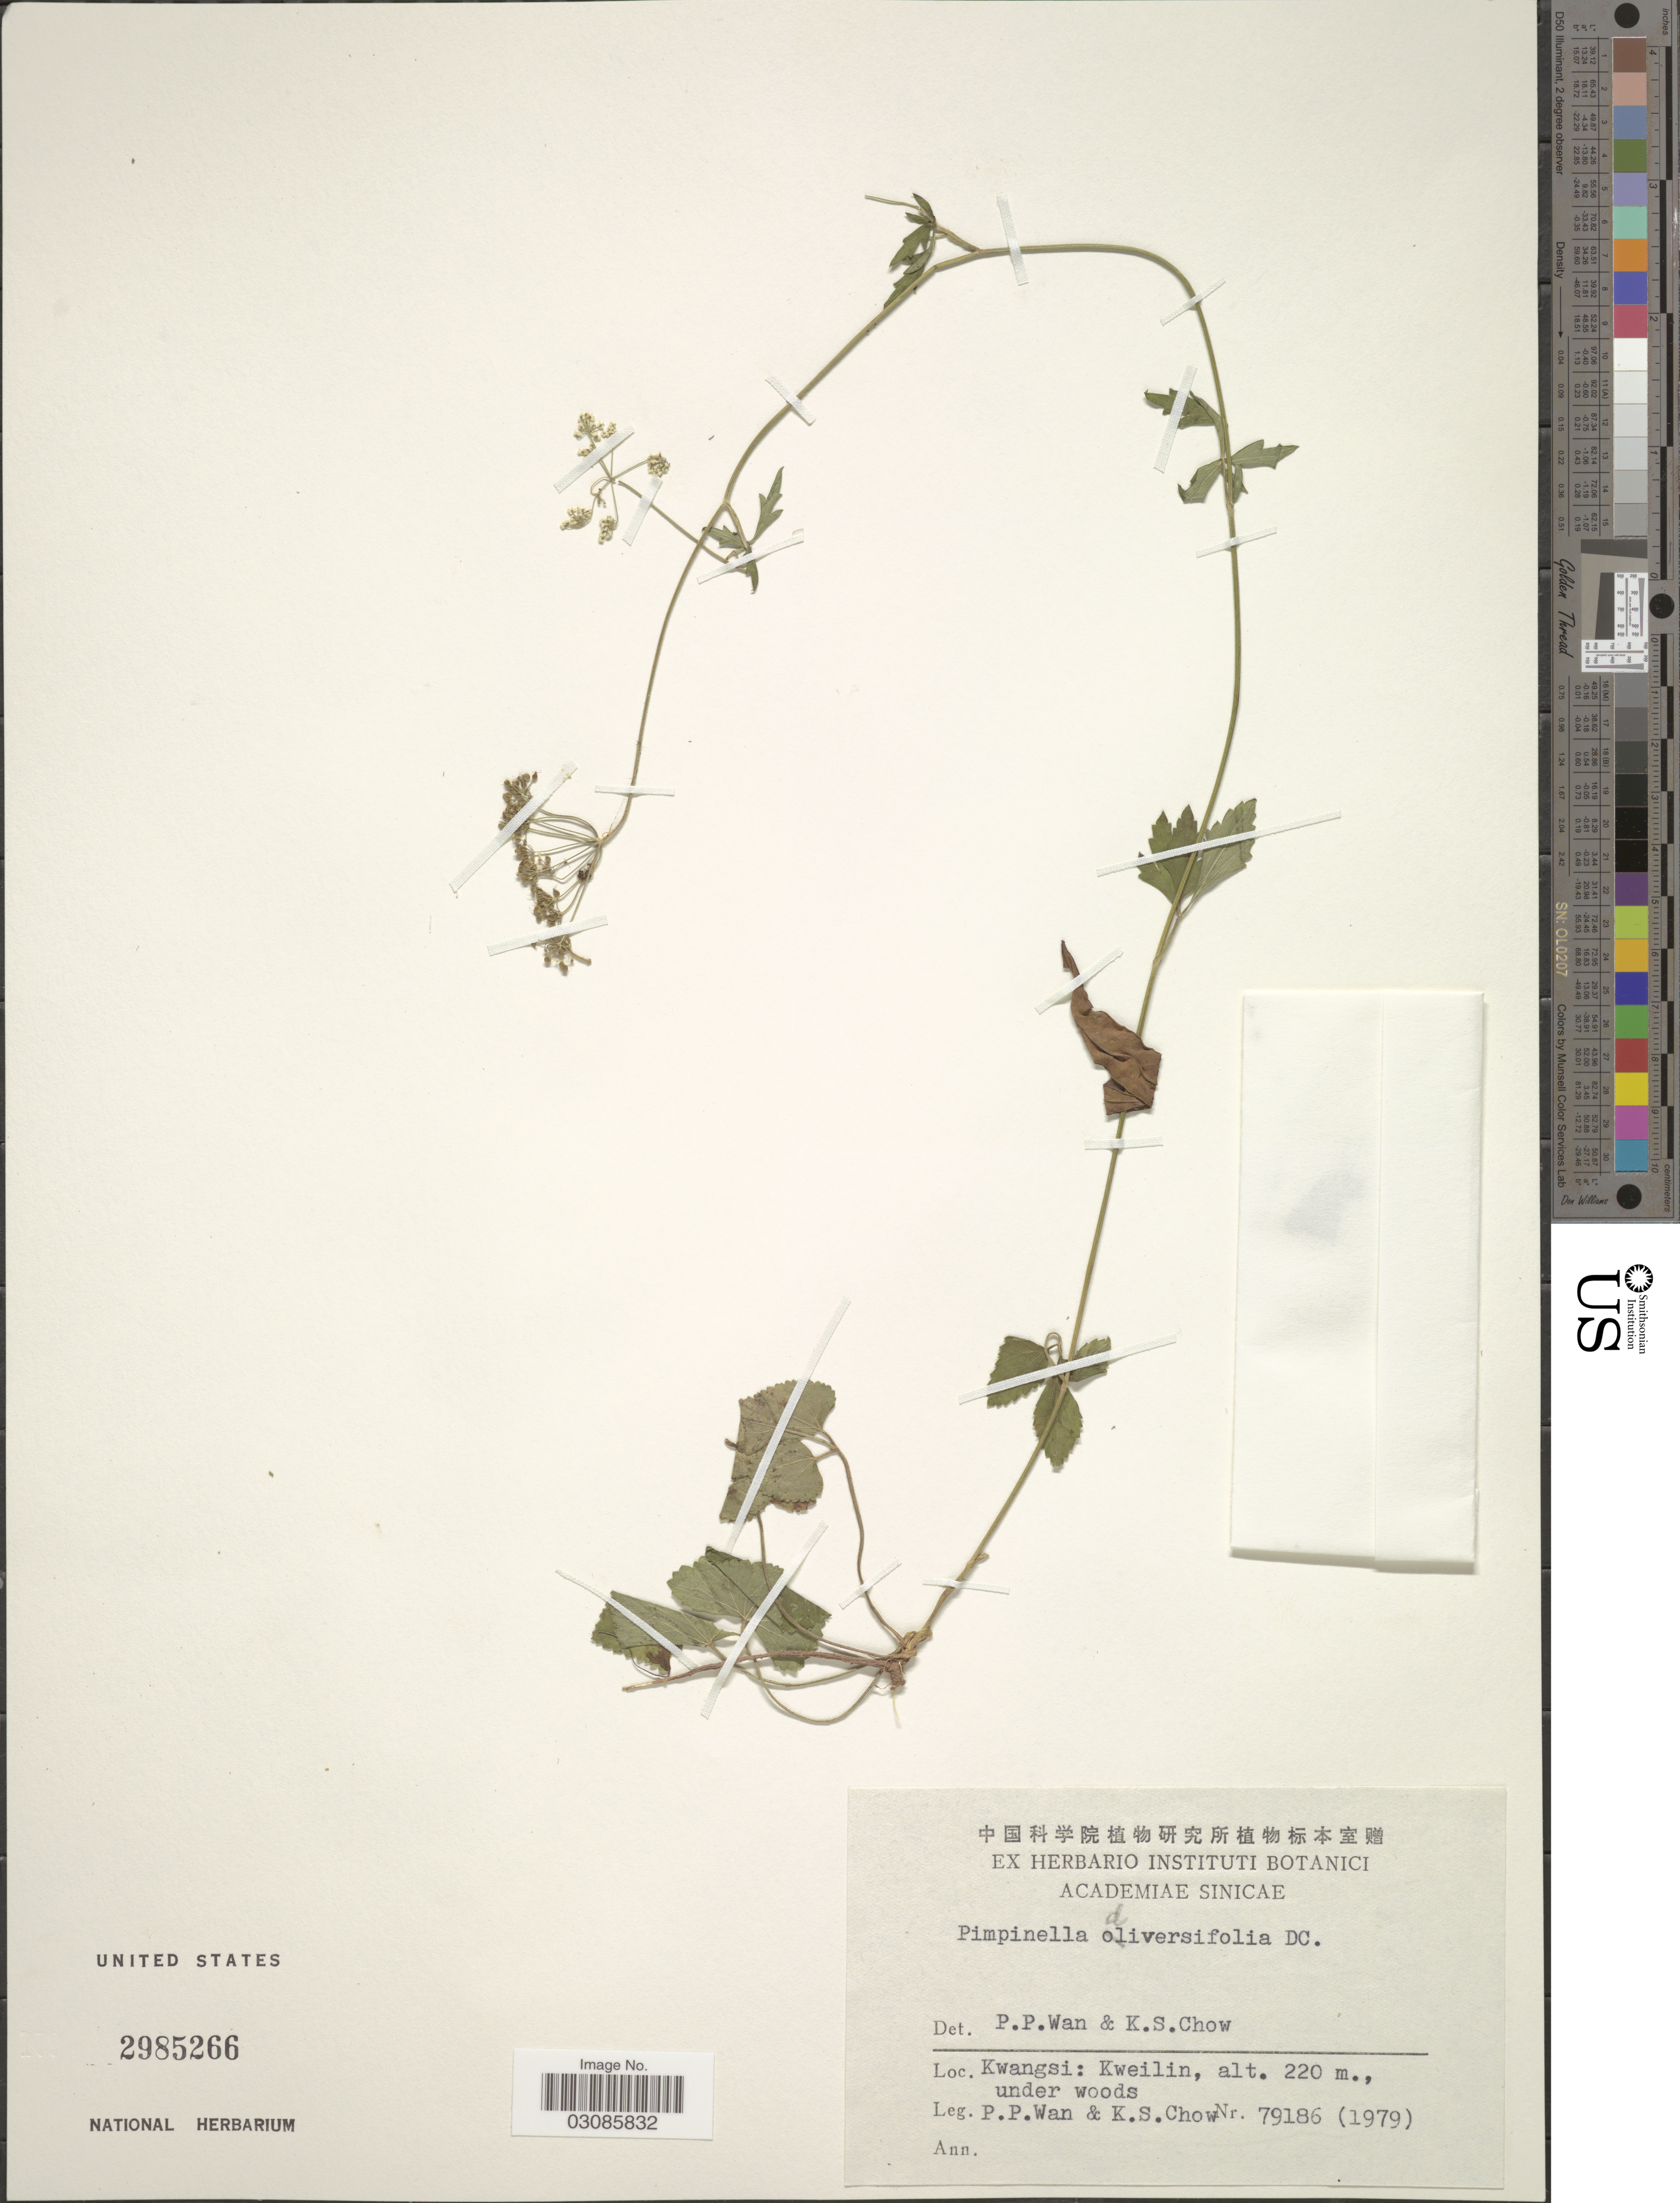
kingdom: Plantae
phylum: Tracheophyta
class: Magnoliopsida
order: Apiales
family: Apiaceae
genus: Pimpinella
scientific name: Pimpinella diversifolia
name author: DC.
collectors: P. Wan & K. S. Chow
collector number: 79186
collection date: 1979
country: China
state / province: Guangxi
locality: Kwangsi: Kweilin.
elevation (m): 220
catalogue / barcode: US 2985266